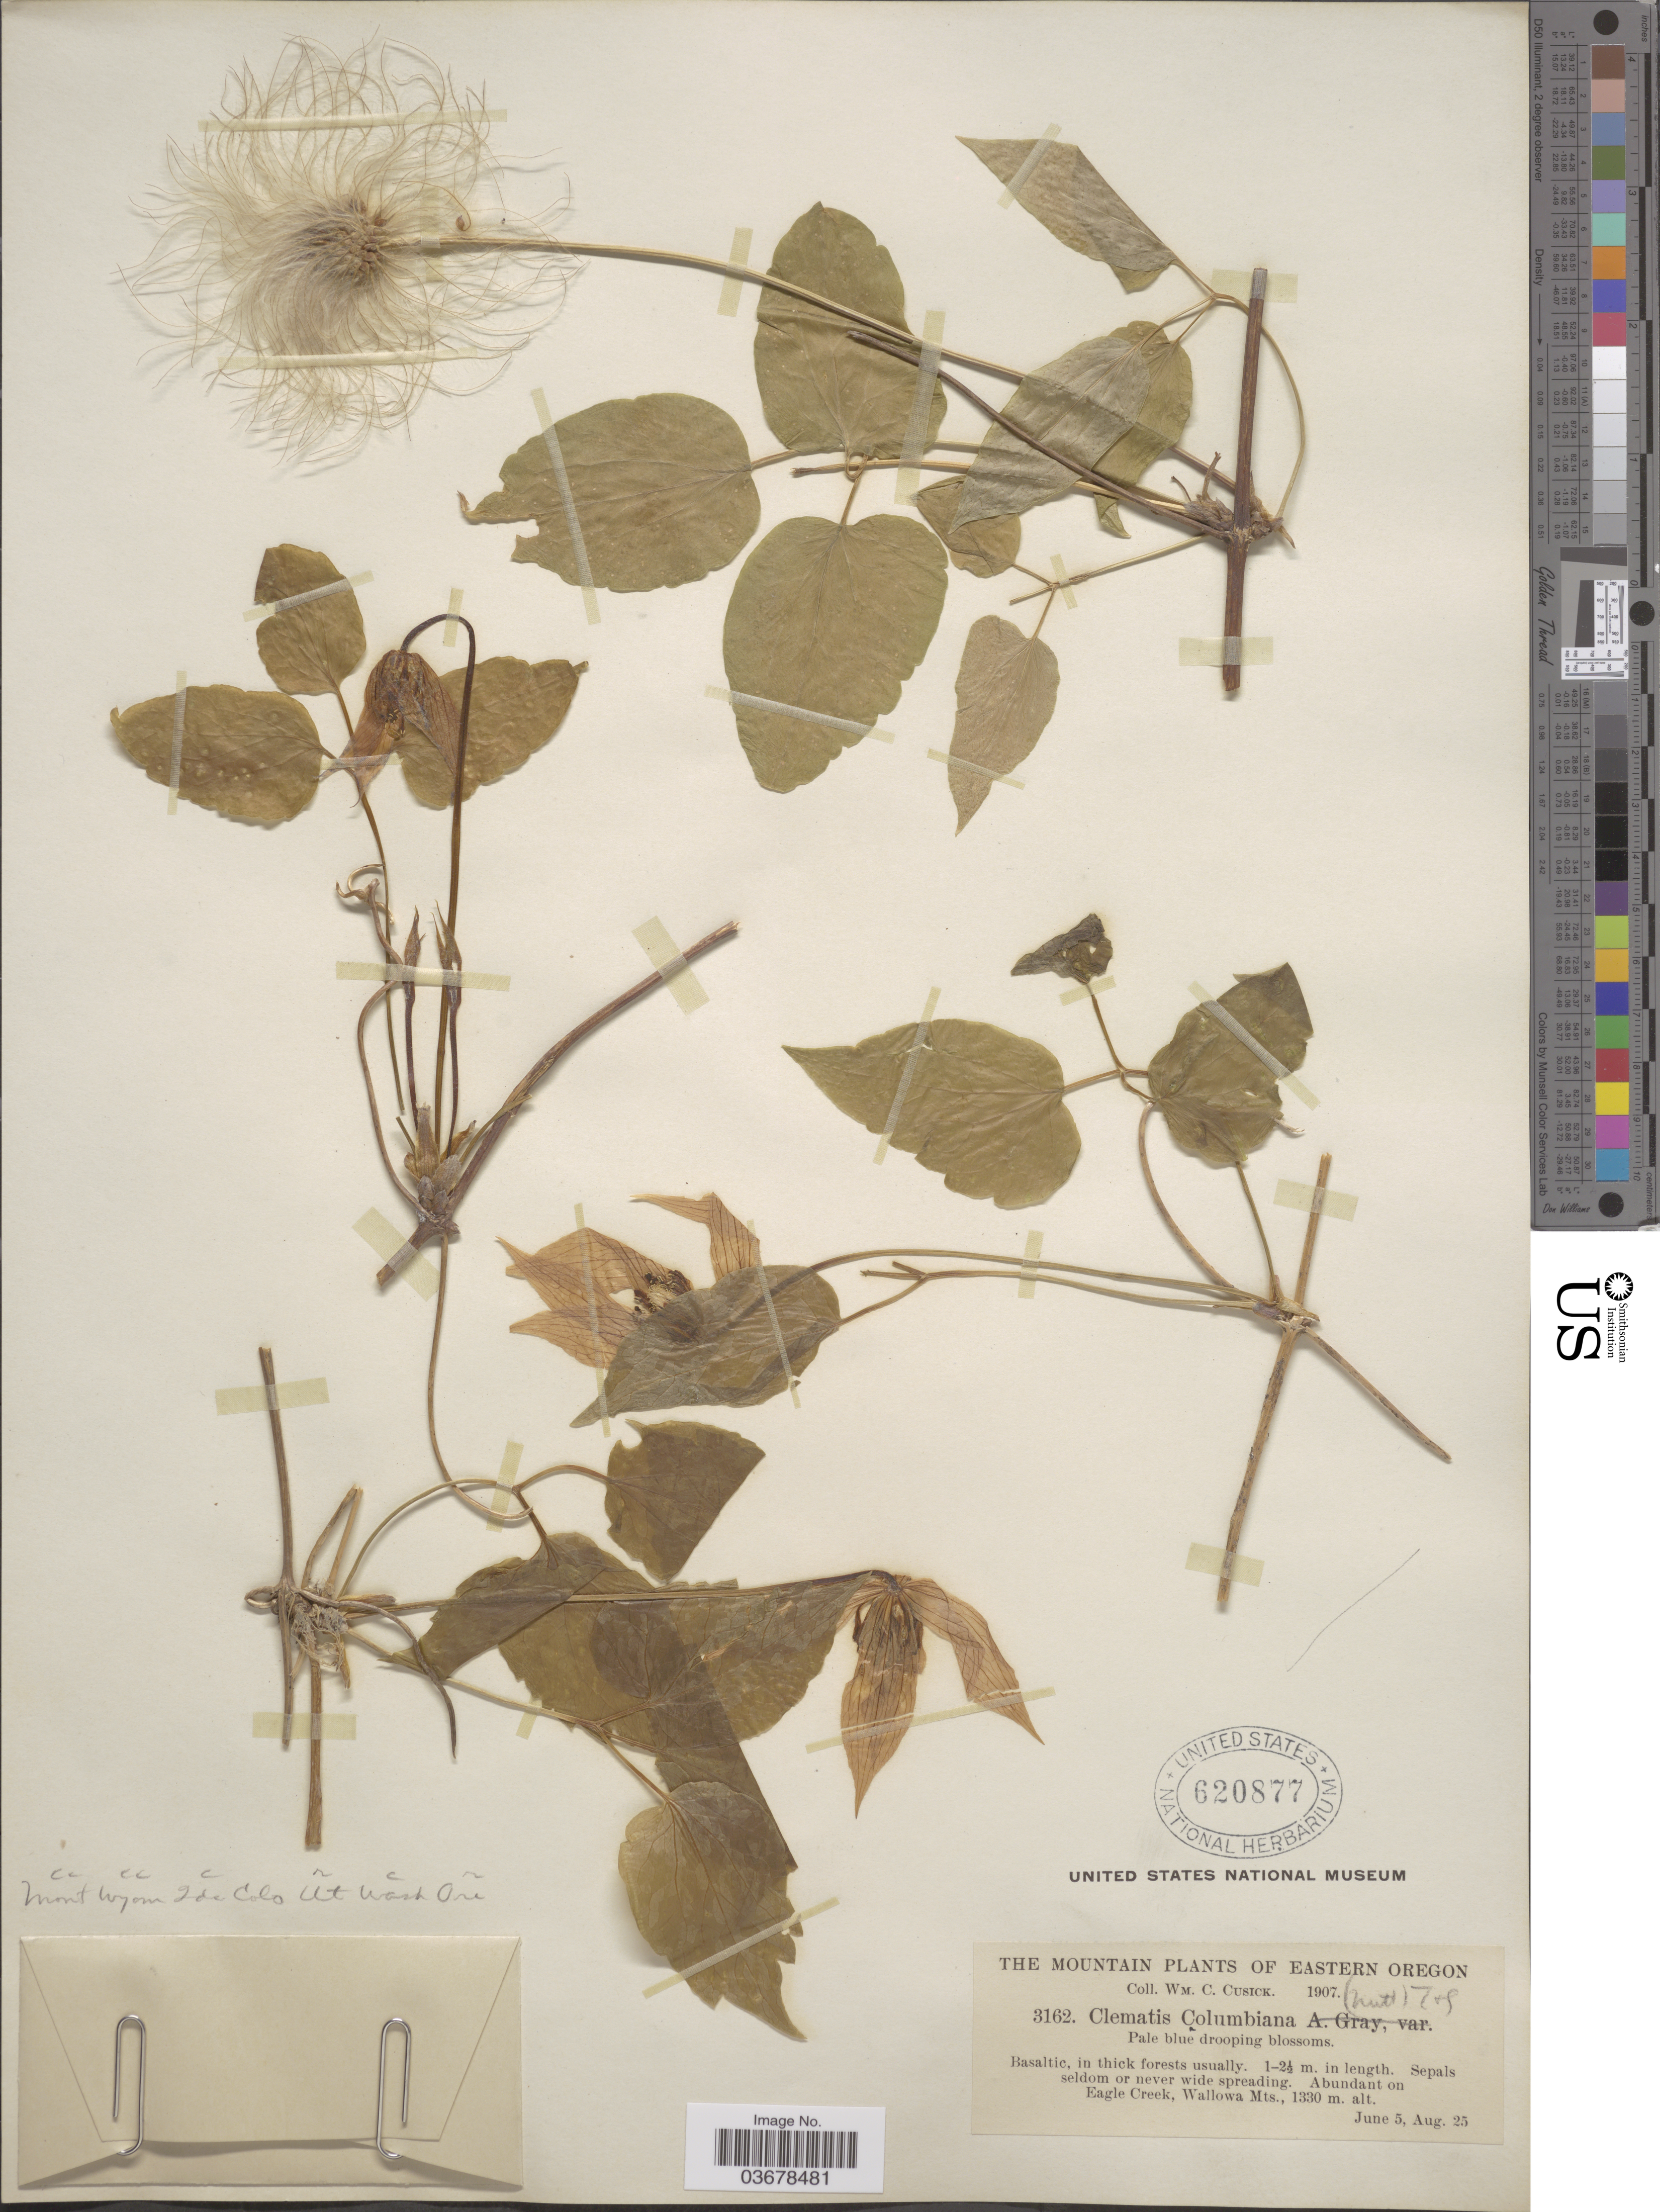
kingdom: Plantae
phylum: Tracheophyta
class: Magnoliopsida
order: Ranunculales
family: Ranunculaceae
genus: Clematis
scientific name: Clematis occidentalis var. grosseserrata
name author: (Rydb.) J.S. Pringle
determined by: Strong, M. T., (US), Smithsonian Institution - National Museum of Natural History (UNITED STATES)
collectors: W. C. Cusick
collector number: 3162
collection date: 1907-06-05/1907-08-25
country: United States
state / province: Oregon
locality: Eastern Oregon. Abundant on Eagle Creek, Wallowa Mts.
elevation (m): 1330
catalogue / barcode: US 620877